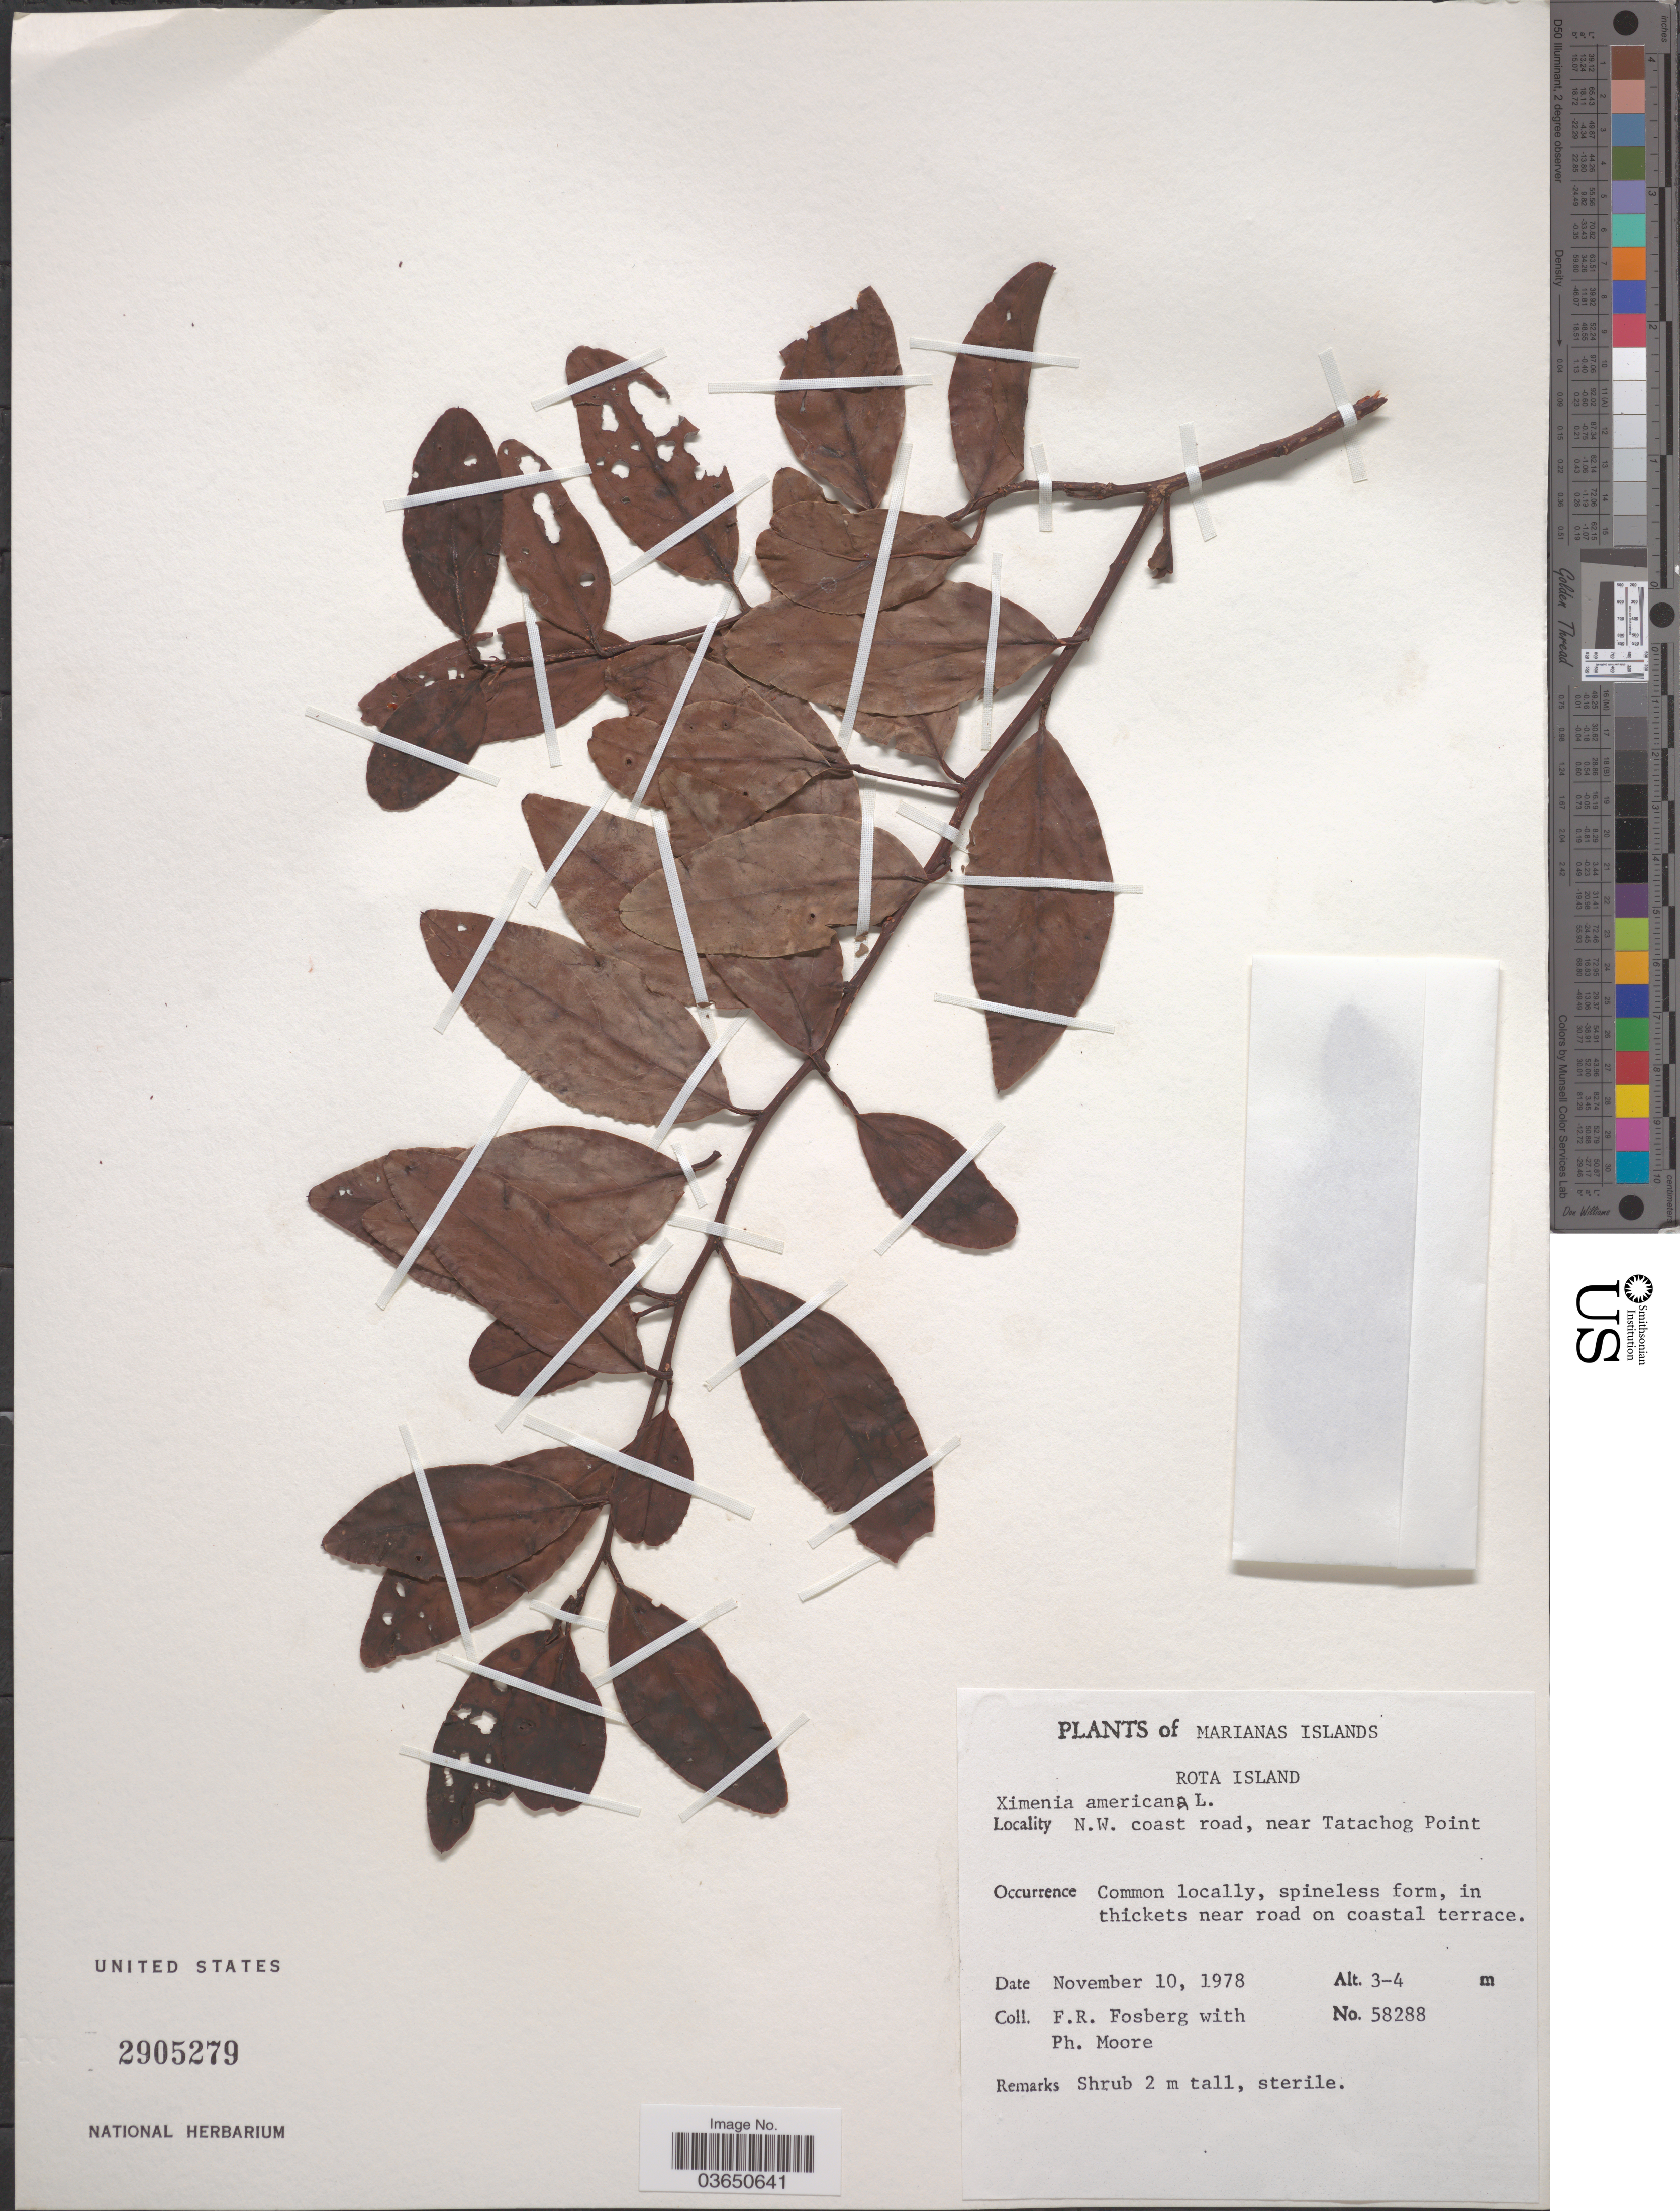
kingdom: Plantae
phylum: Tracheophyta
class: Magnoliopsida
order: Santalales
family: Ximeniaceae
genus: Ximenia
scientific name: Ximenia americana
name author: L.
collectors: F. R. Fosberg & P. Moore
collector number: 58288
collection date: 1978-11-10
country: Northern Mariana Islands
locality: Marianas Islands. Rota Island. N.W. coast road, near Tatachog Point in thick.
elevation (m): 3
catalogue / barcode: US 2905279